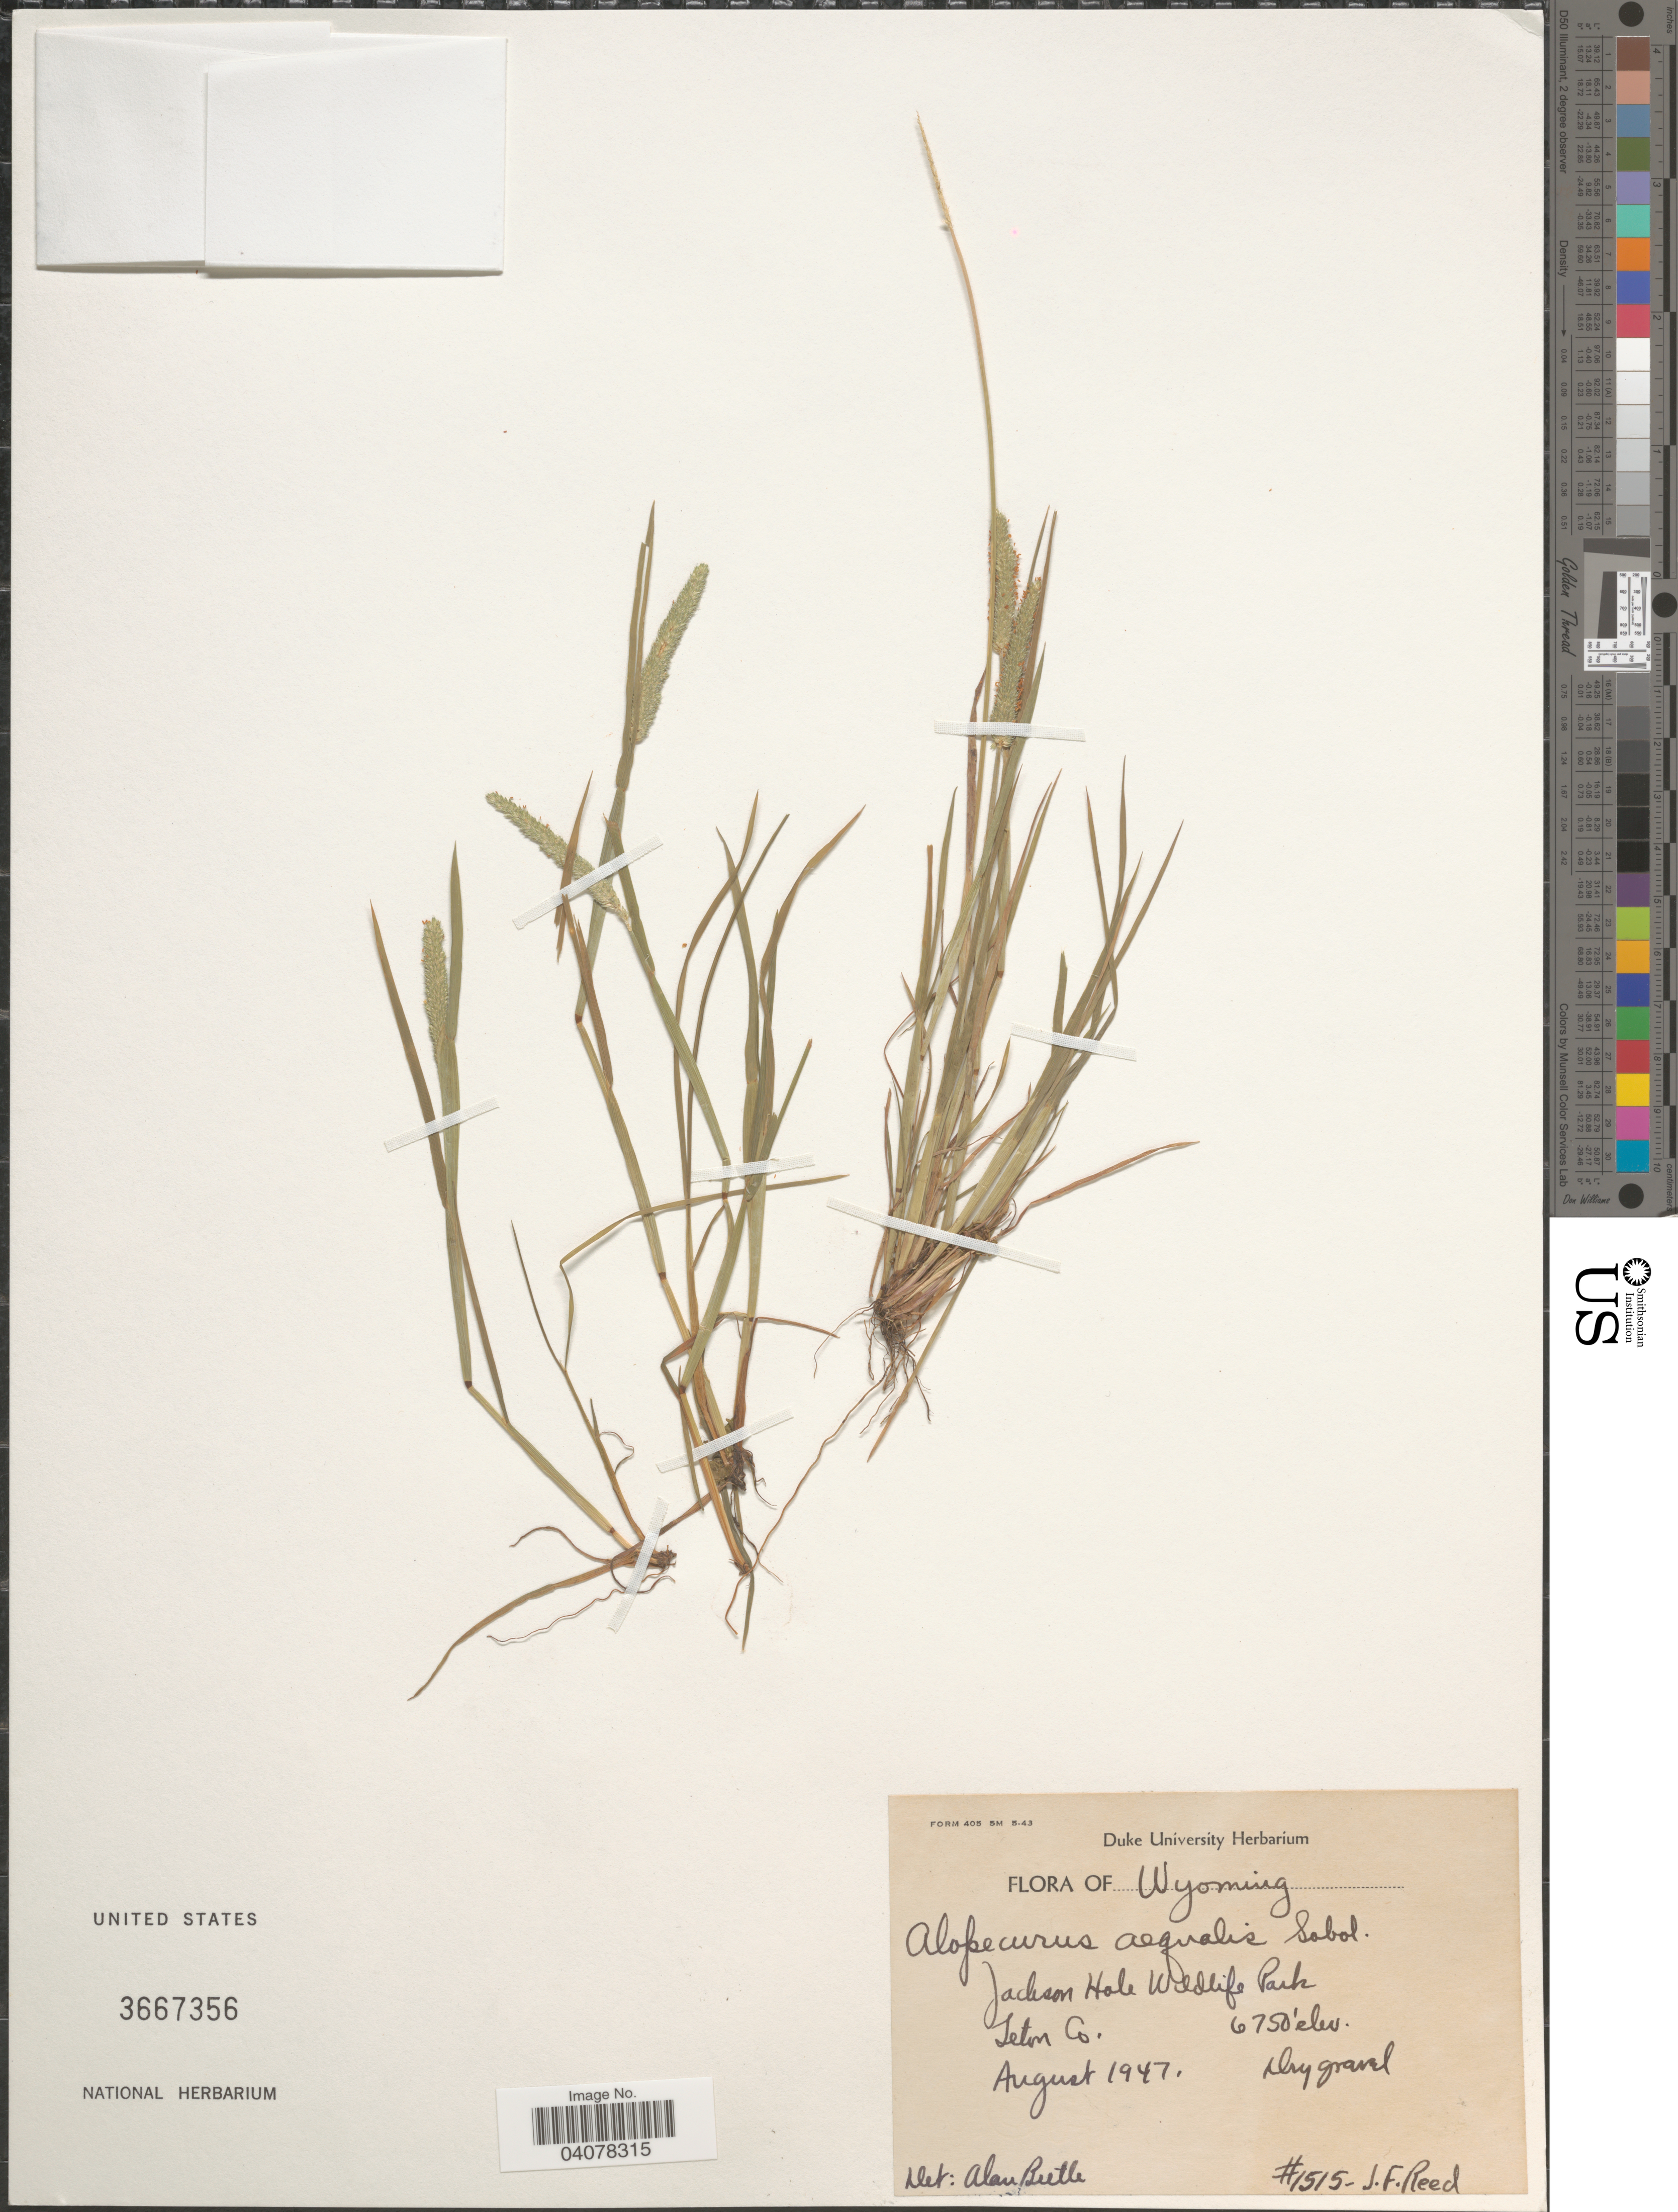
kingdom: Plantae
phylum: Tracheophyta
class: Liliopsida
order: Poales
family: Poaceae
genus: Alopecurus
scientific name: Alopecurus aequalis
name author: Sobol.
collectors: J. Reed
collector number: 1515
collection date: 1947-08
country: United States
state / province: Wyoming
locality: Jackson Hole Wildlife Park. Teton Co.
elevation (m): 2057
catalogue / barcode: US 3667356